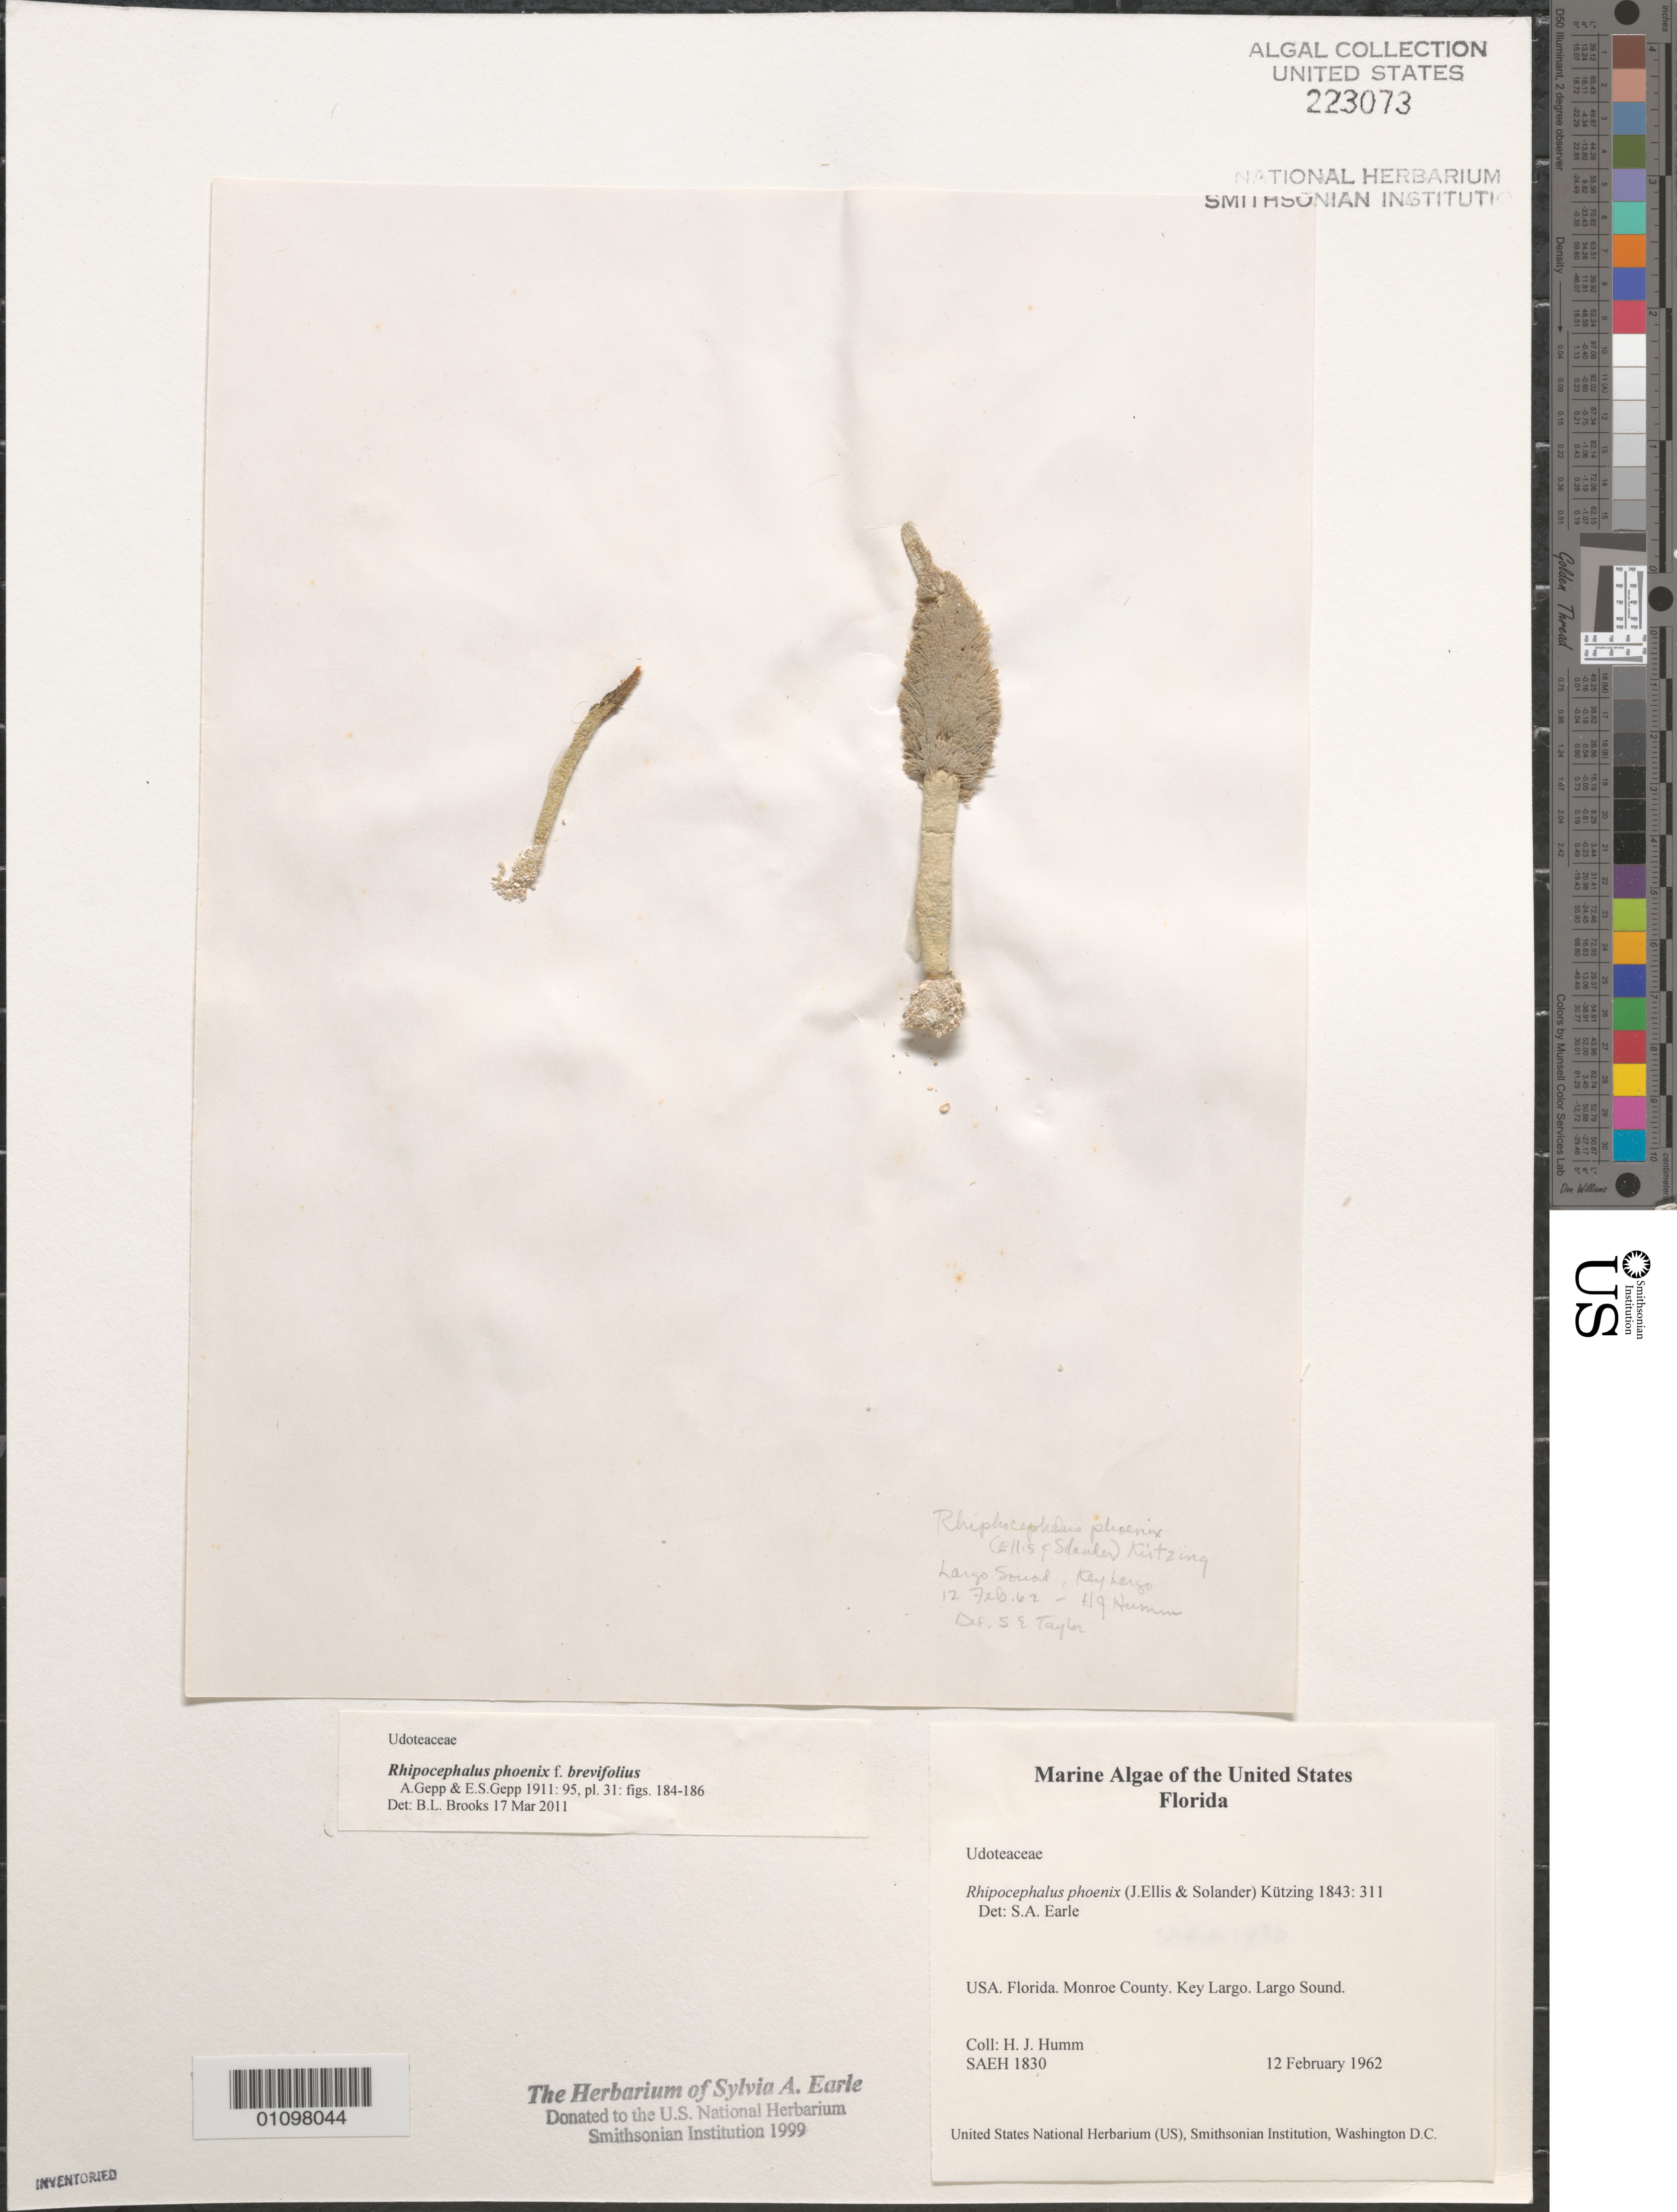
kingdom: Plantae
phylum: Chlorophyta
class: Ulvophyceae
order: Bryopsidales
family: Udoteaceae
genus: Rhipocephalus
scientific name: Rhipocephalus phoenix f. brevifolius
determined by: Brooks, B. L., (BOT), Smithsonian Institution - National Museum of Natural History (UNITED STATES)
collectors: H. J. Humm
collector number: SAEH 1830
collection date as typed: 12 Feb 1962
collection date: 1962-02-12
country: United States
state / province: Florida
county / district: Monroe County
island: Key Largo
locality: Key Largo Sound (Largo Sound)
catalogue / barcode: US 223073